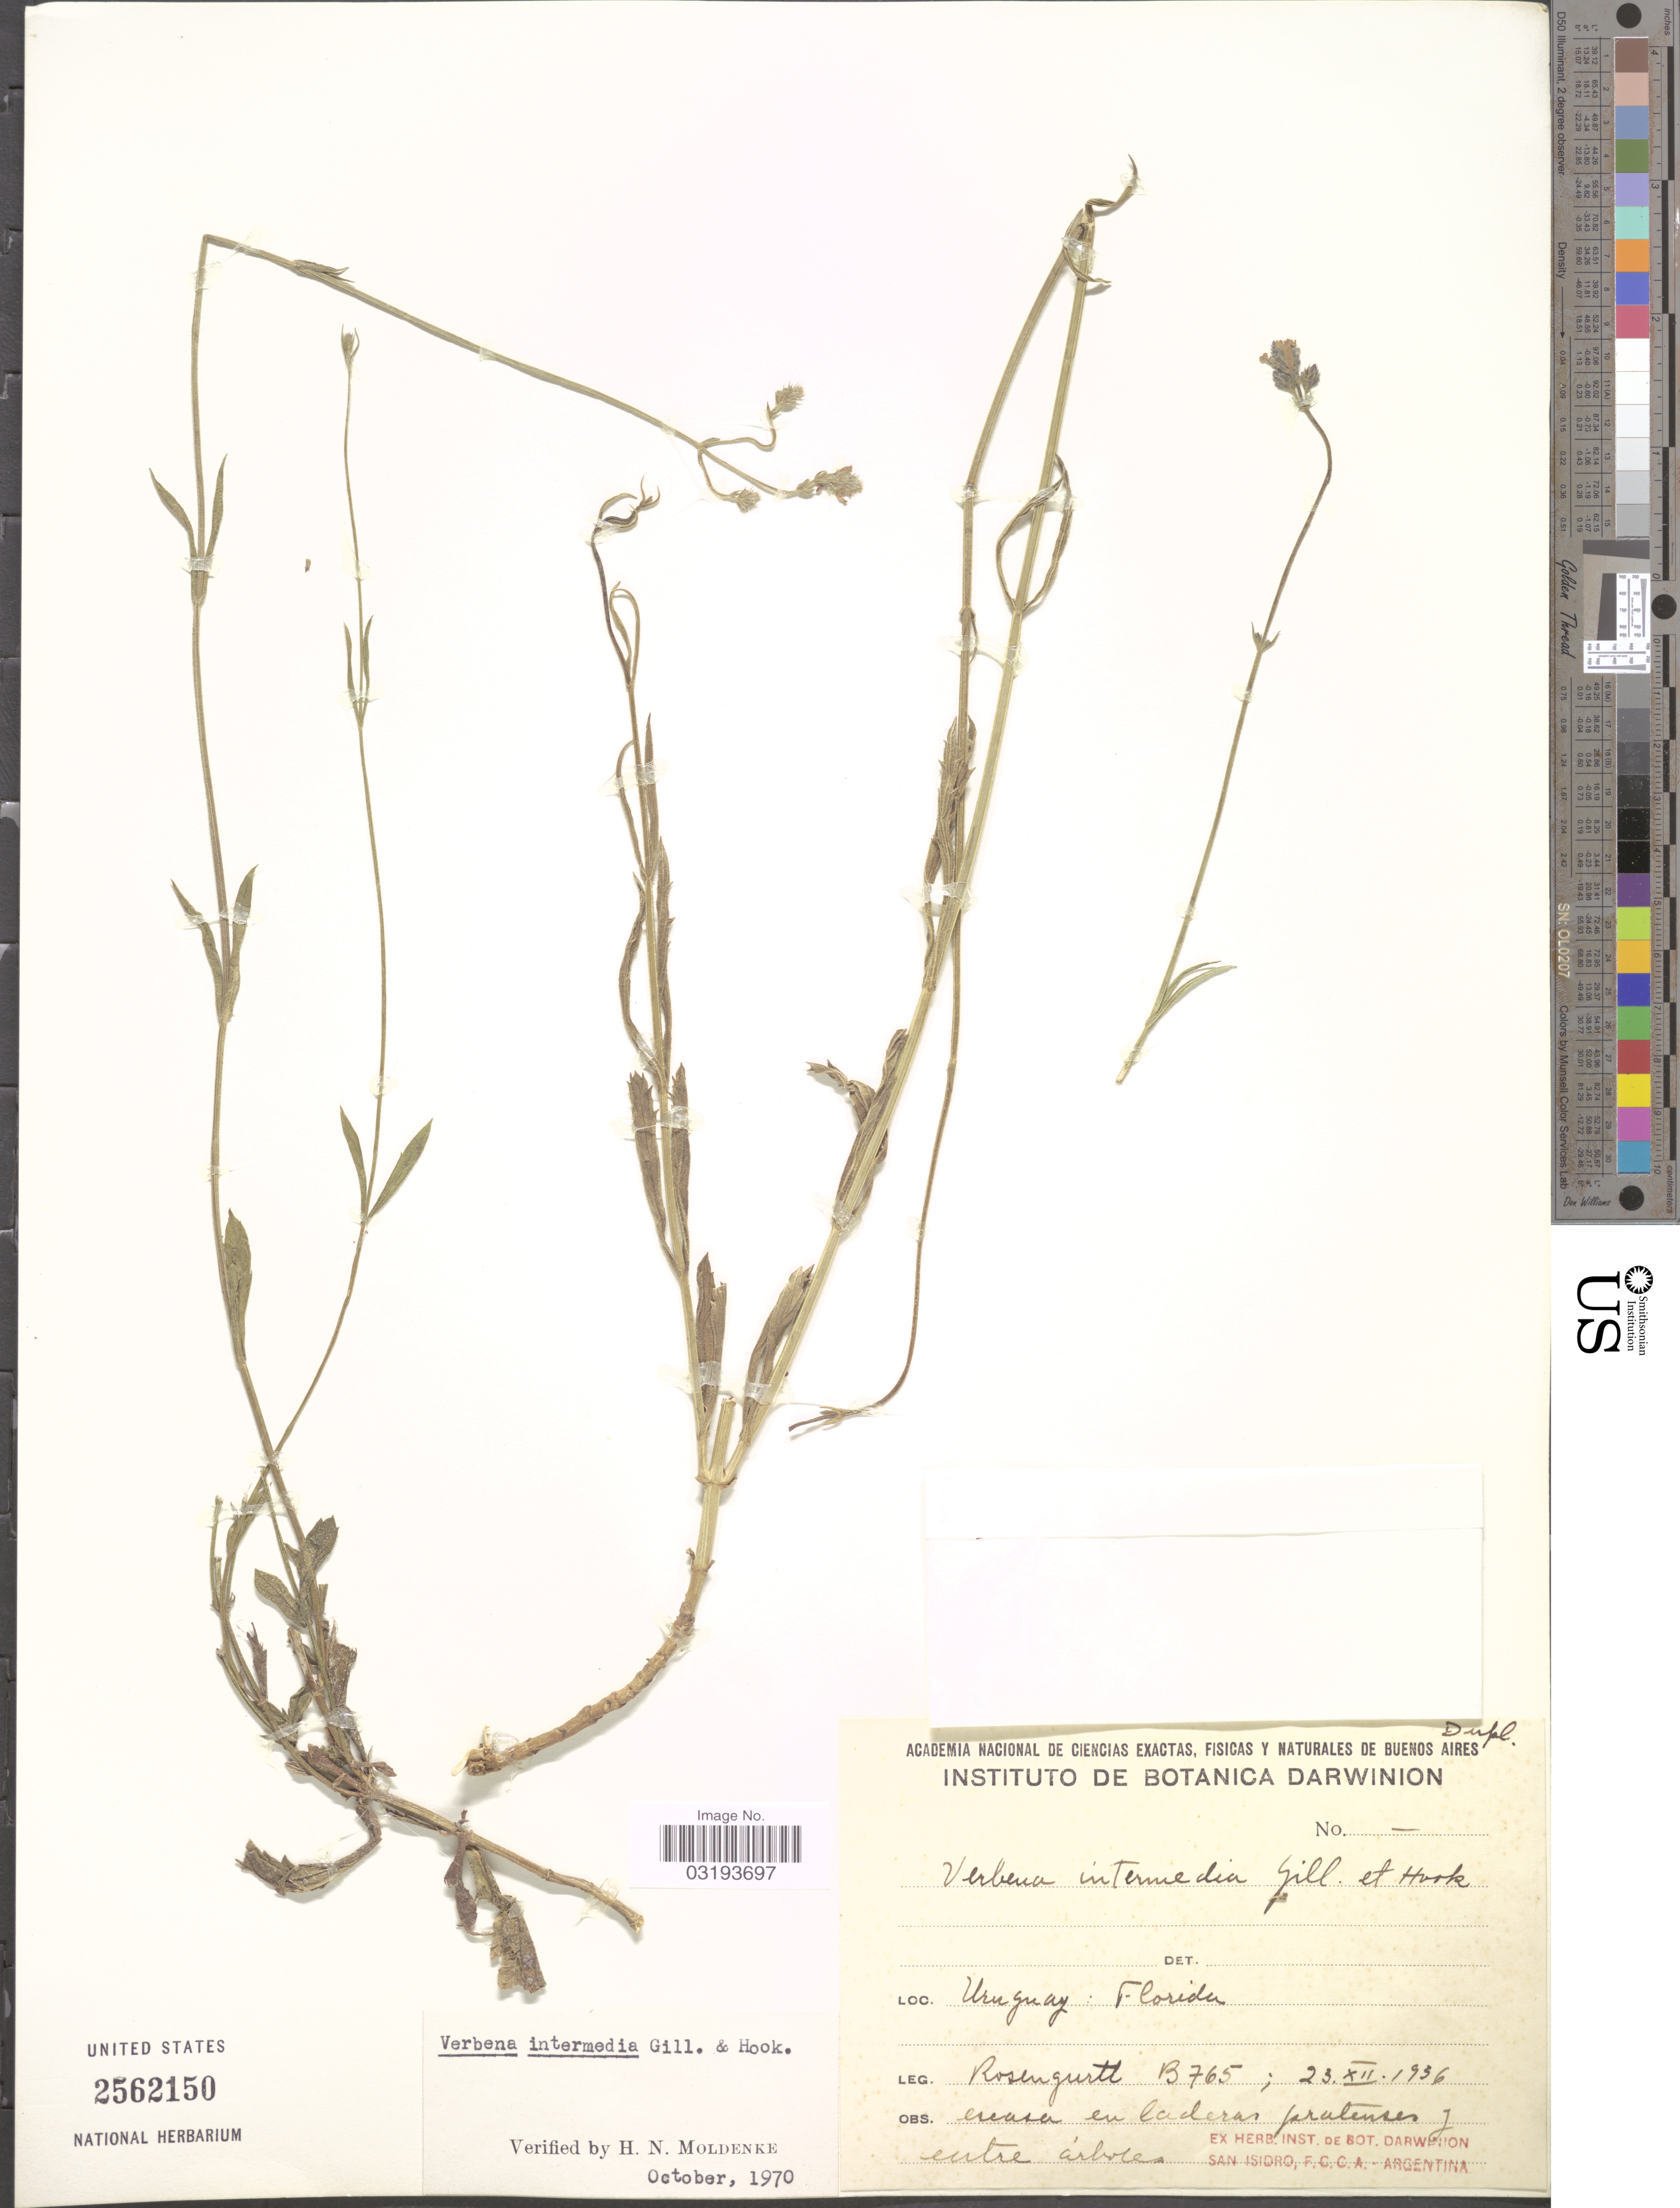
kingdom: Plantae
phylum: Tracheophyta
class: Magnoliopsida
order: Lamiales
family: Verbenaceae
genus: Verbena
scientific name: Verbena intermedia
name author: Gillies & Hook.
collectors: Rosengurtt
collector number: B765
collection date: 1936-12-23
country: Uruguay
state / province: Florida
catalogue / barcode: US 2562150